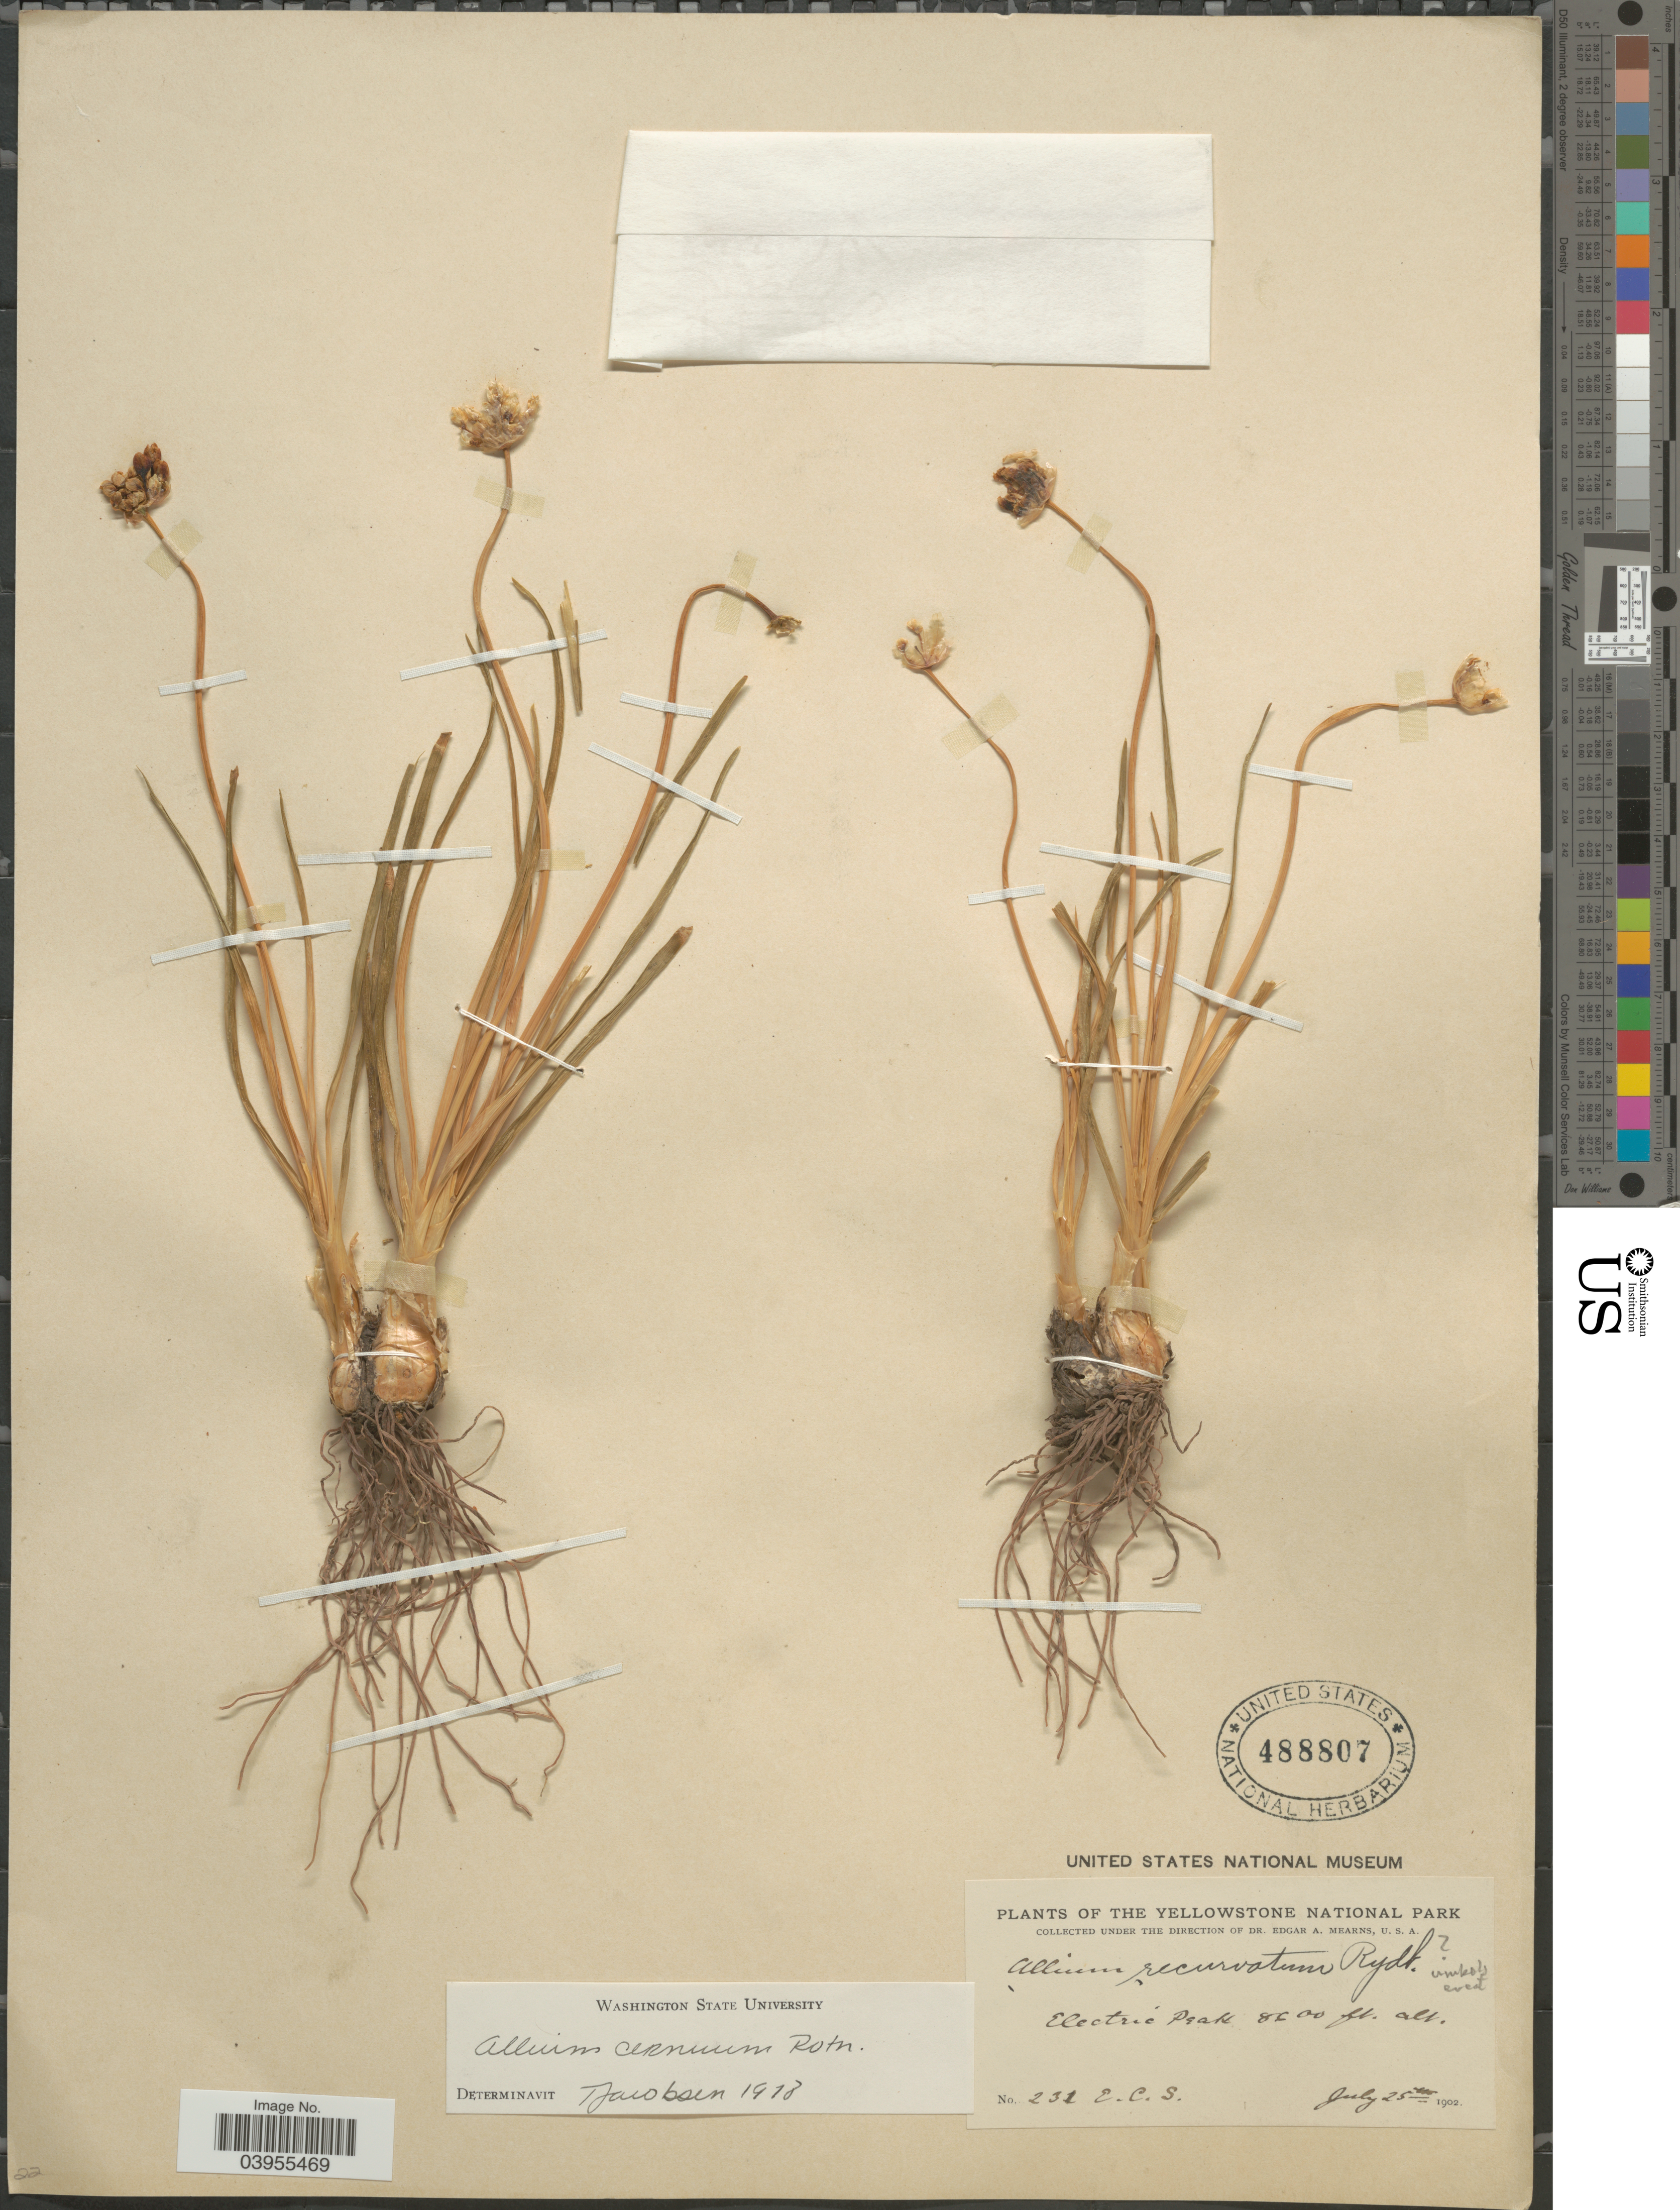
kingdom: Plantae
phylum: Tracheophyta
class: Liliopsida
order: Asparagales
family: Amaryllidaceae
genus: Allium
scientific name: Allium cernuum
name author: Roth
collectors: E. C. Smith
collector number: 231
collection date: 1902-07-25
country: United States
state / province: Montana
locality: Yellowstone National Park. Electric' Peak.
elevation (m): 2621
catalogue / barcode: US 488807